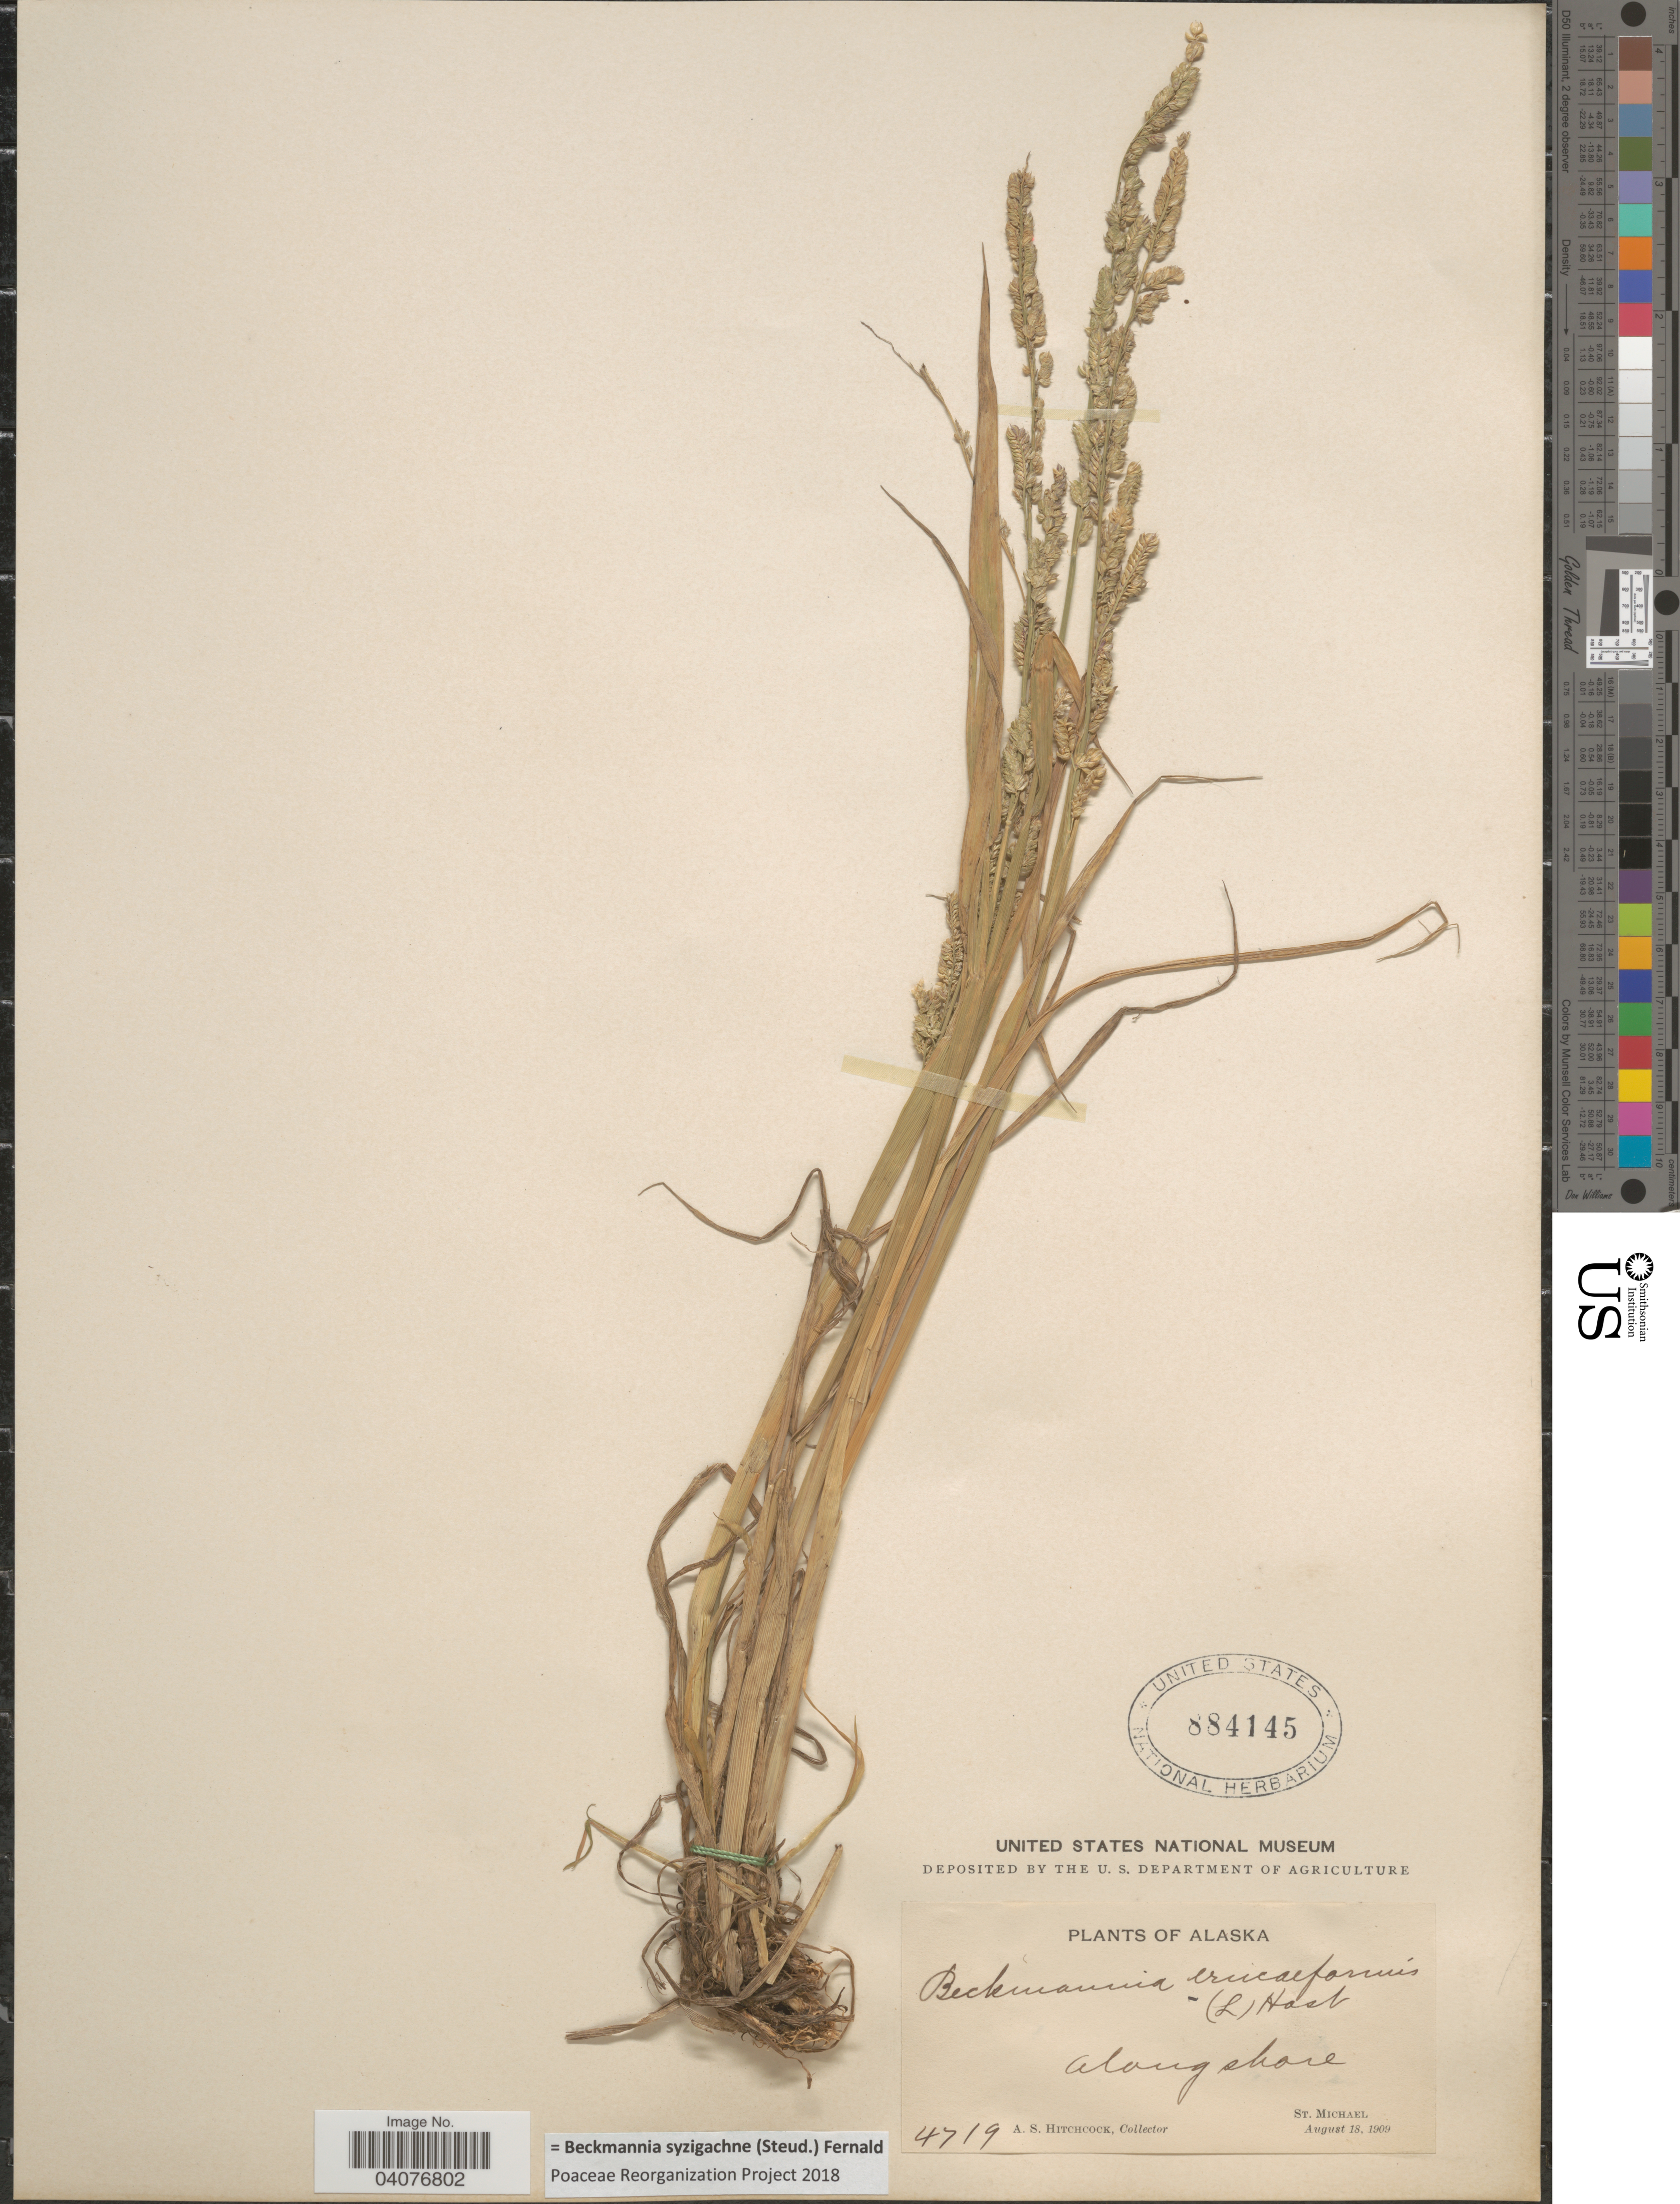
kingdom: Plantae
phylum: Tracheophyta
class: Liliopsida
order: Poales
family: Poaceae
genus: Beckmannia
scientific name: Beckmannia syzigachne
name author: (Steud.) Fernald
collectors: A. S. Hitchcock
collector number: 4719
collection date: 1909-08-18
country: United States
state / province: Alaska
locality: Along shore. St. Michael.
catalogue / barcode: US 884145